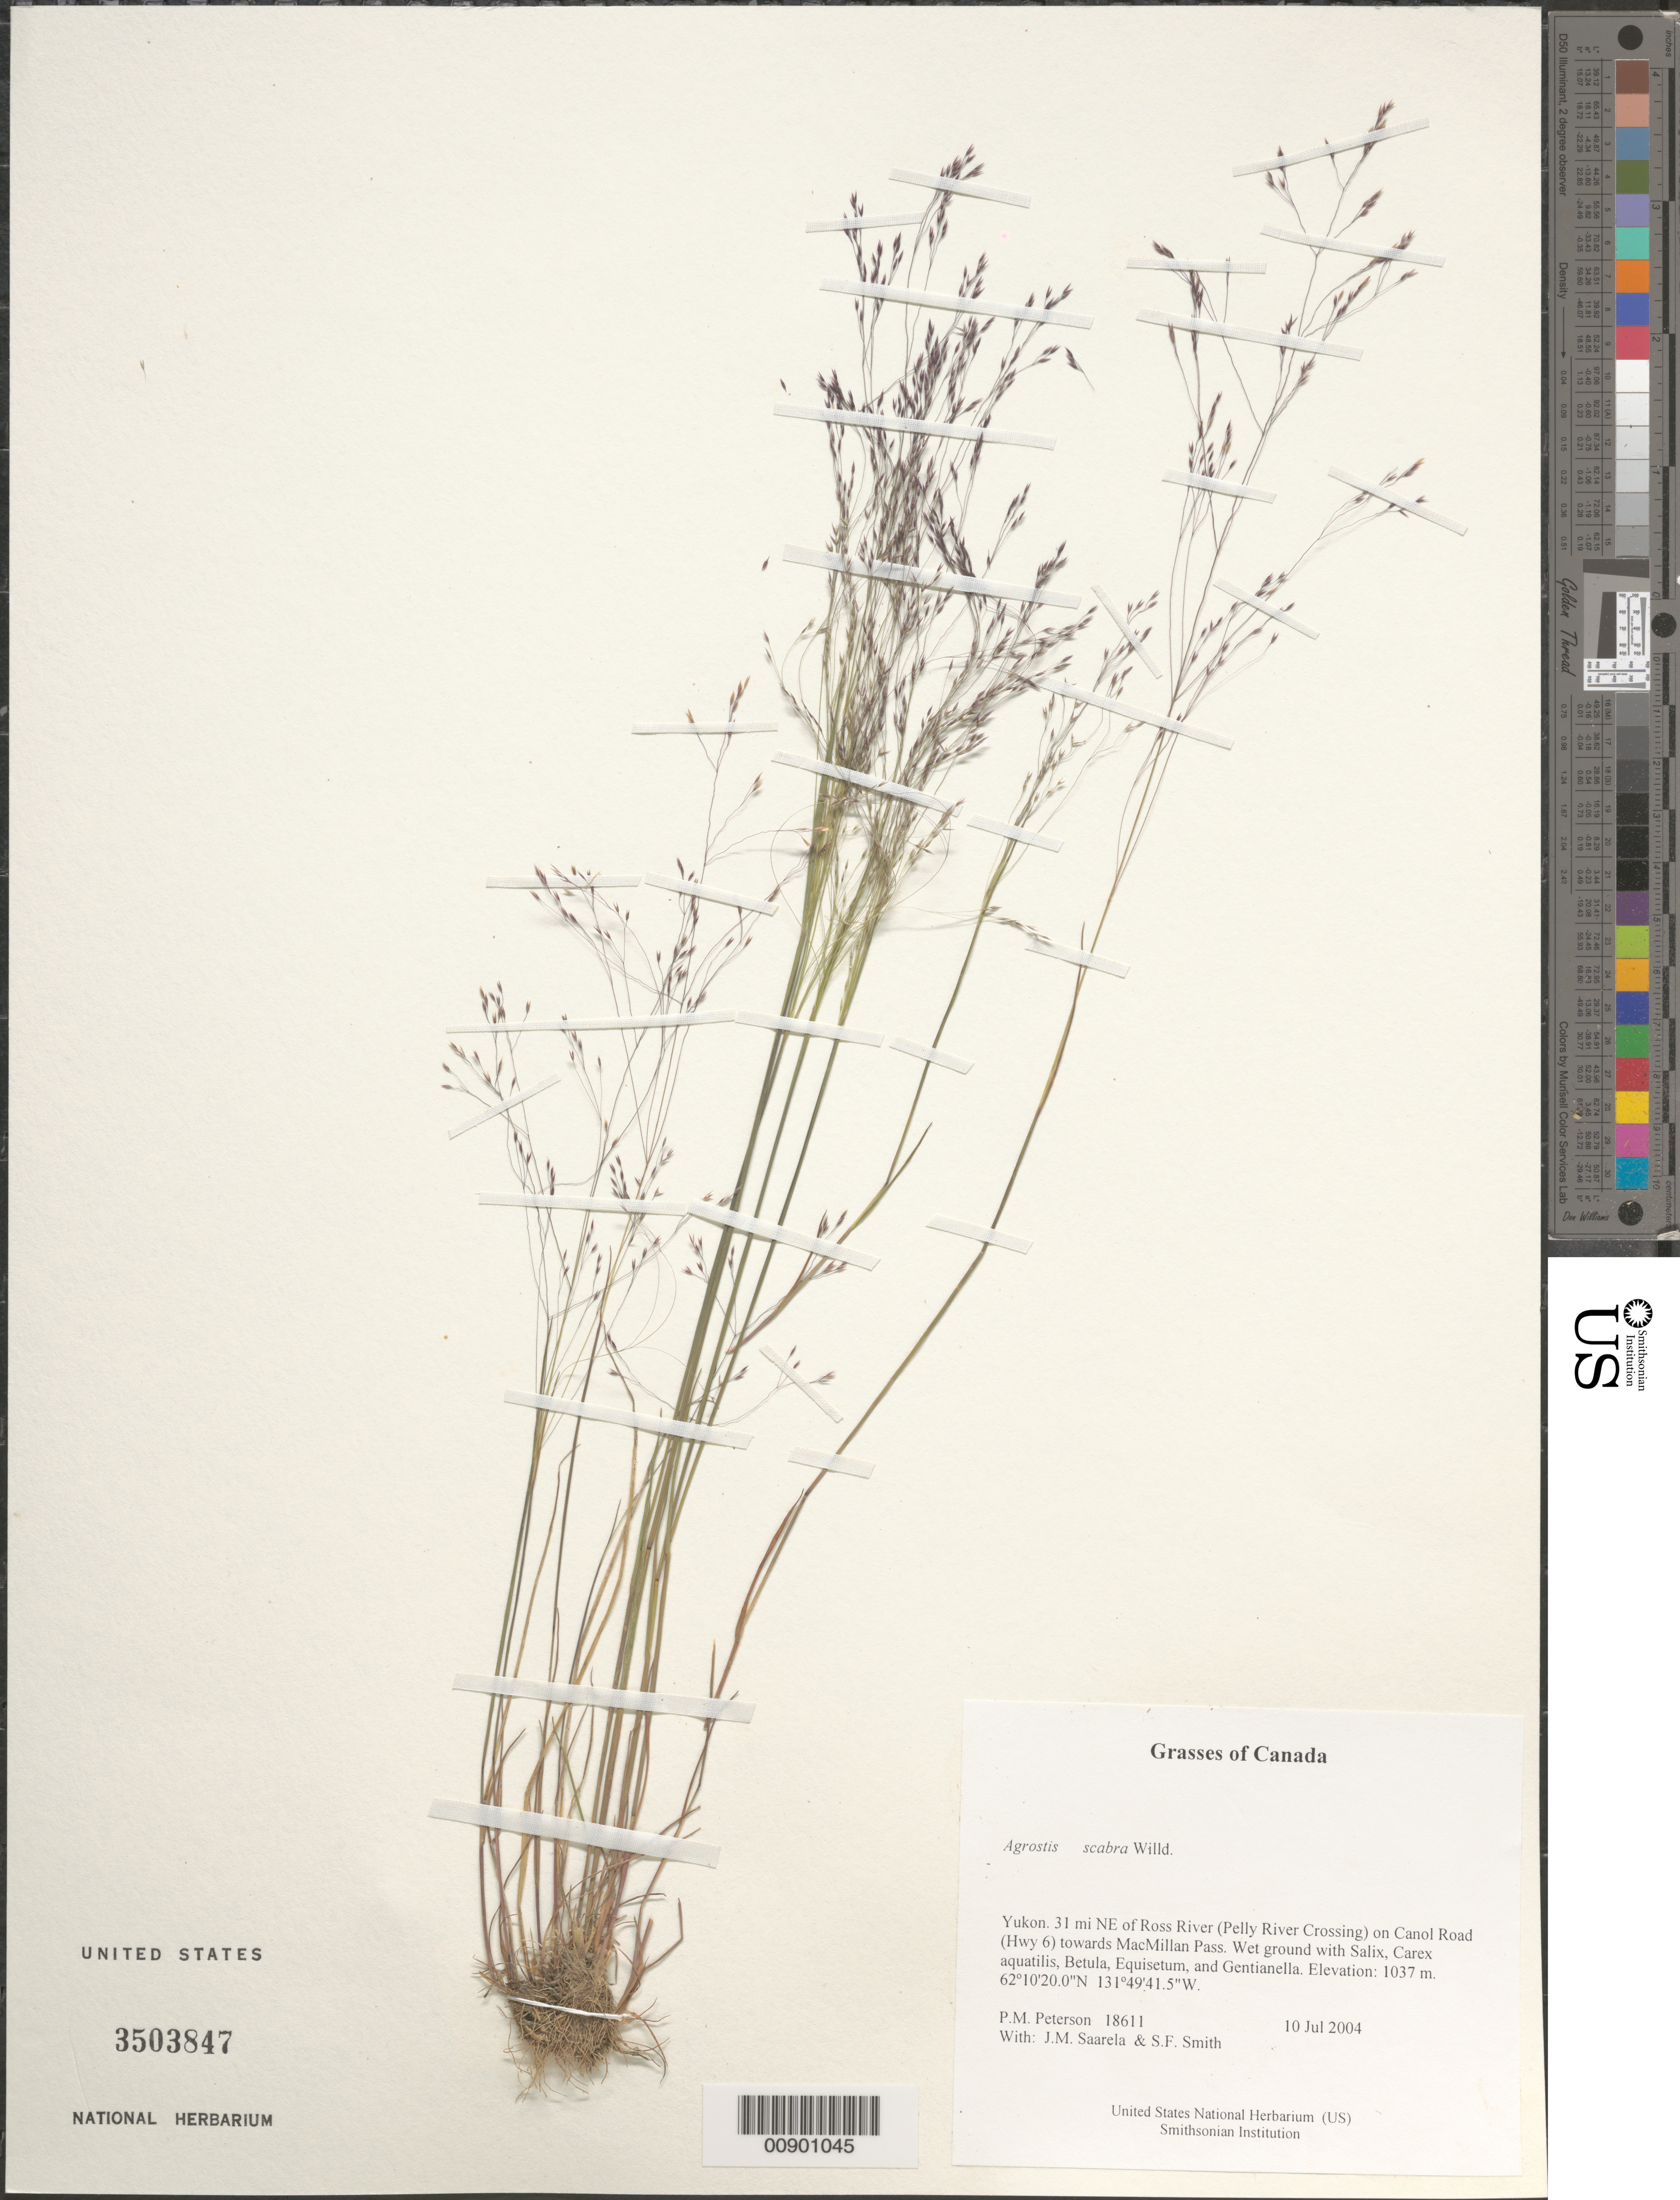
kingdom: Plantae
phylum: Tracheophyta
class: Liliopsida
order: Poales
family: Poaceae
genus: Agrostis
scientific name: Agrostis scabra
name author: Willd.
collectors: P. M. Peterson, J. Saarela & S.F. Smith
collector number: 18611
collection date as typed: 10 Jul 2004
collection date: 2004-07-10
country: Canada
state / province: Yukon Territory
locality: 31 mi NE of Ross River (Pelly River Crossing) on Canol Road (Hwy 6) towards MacMillan Pass. Wet ground with Salix, Carex aquatilis, Betula, Equisetum, and Gentianella.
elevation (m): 1037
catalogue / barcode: US 3503847